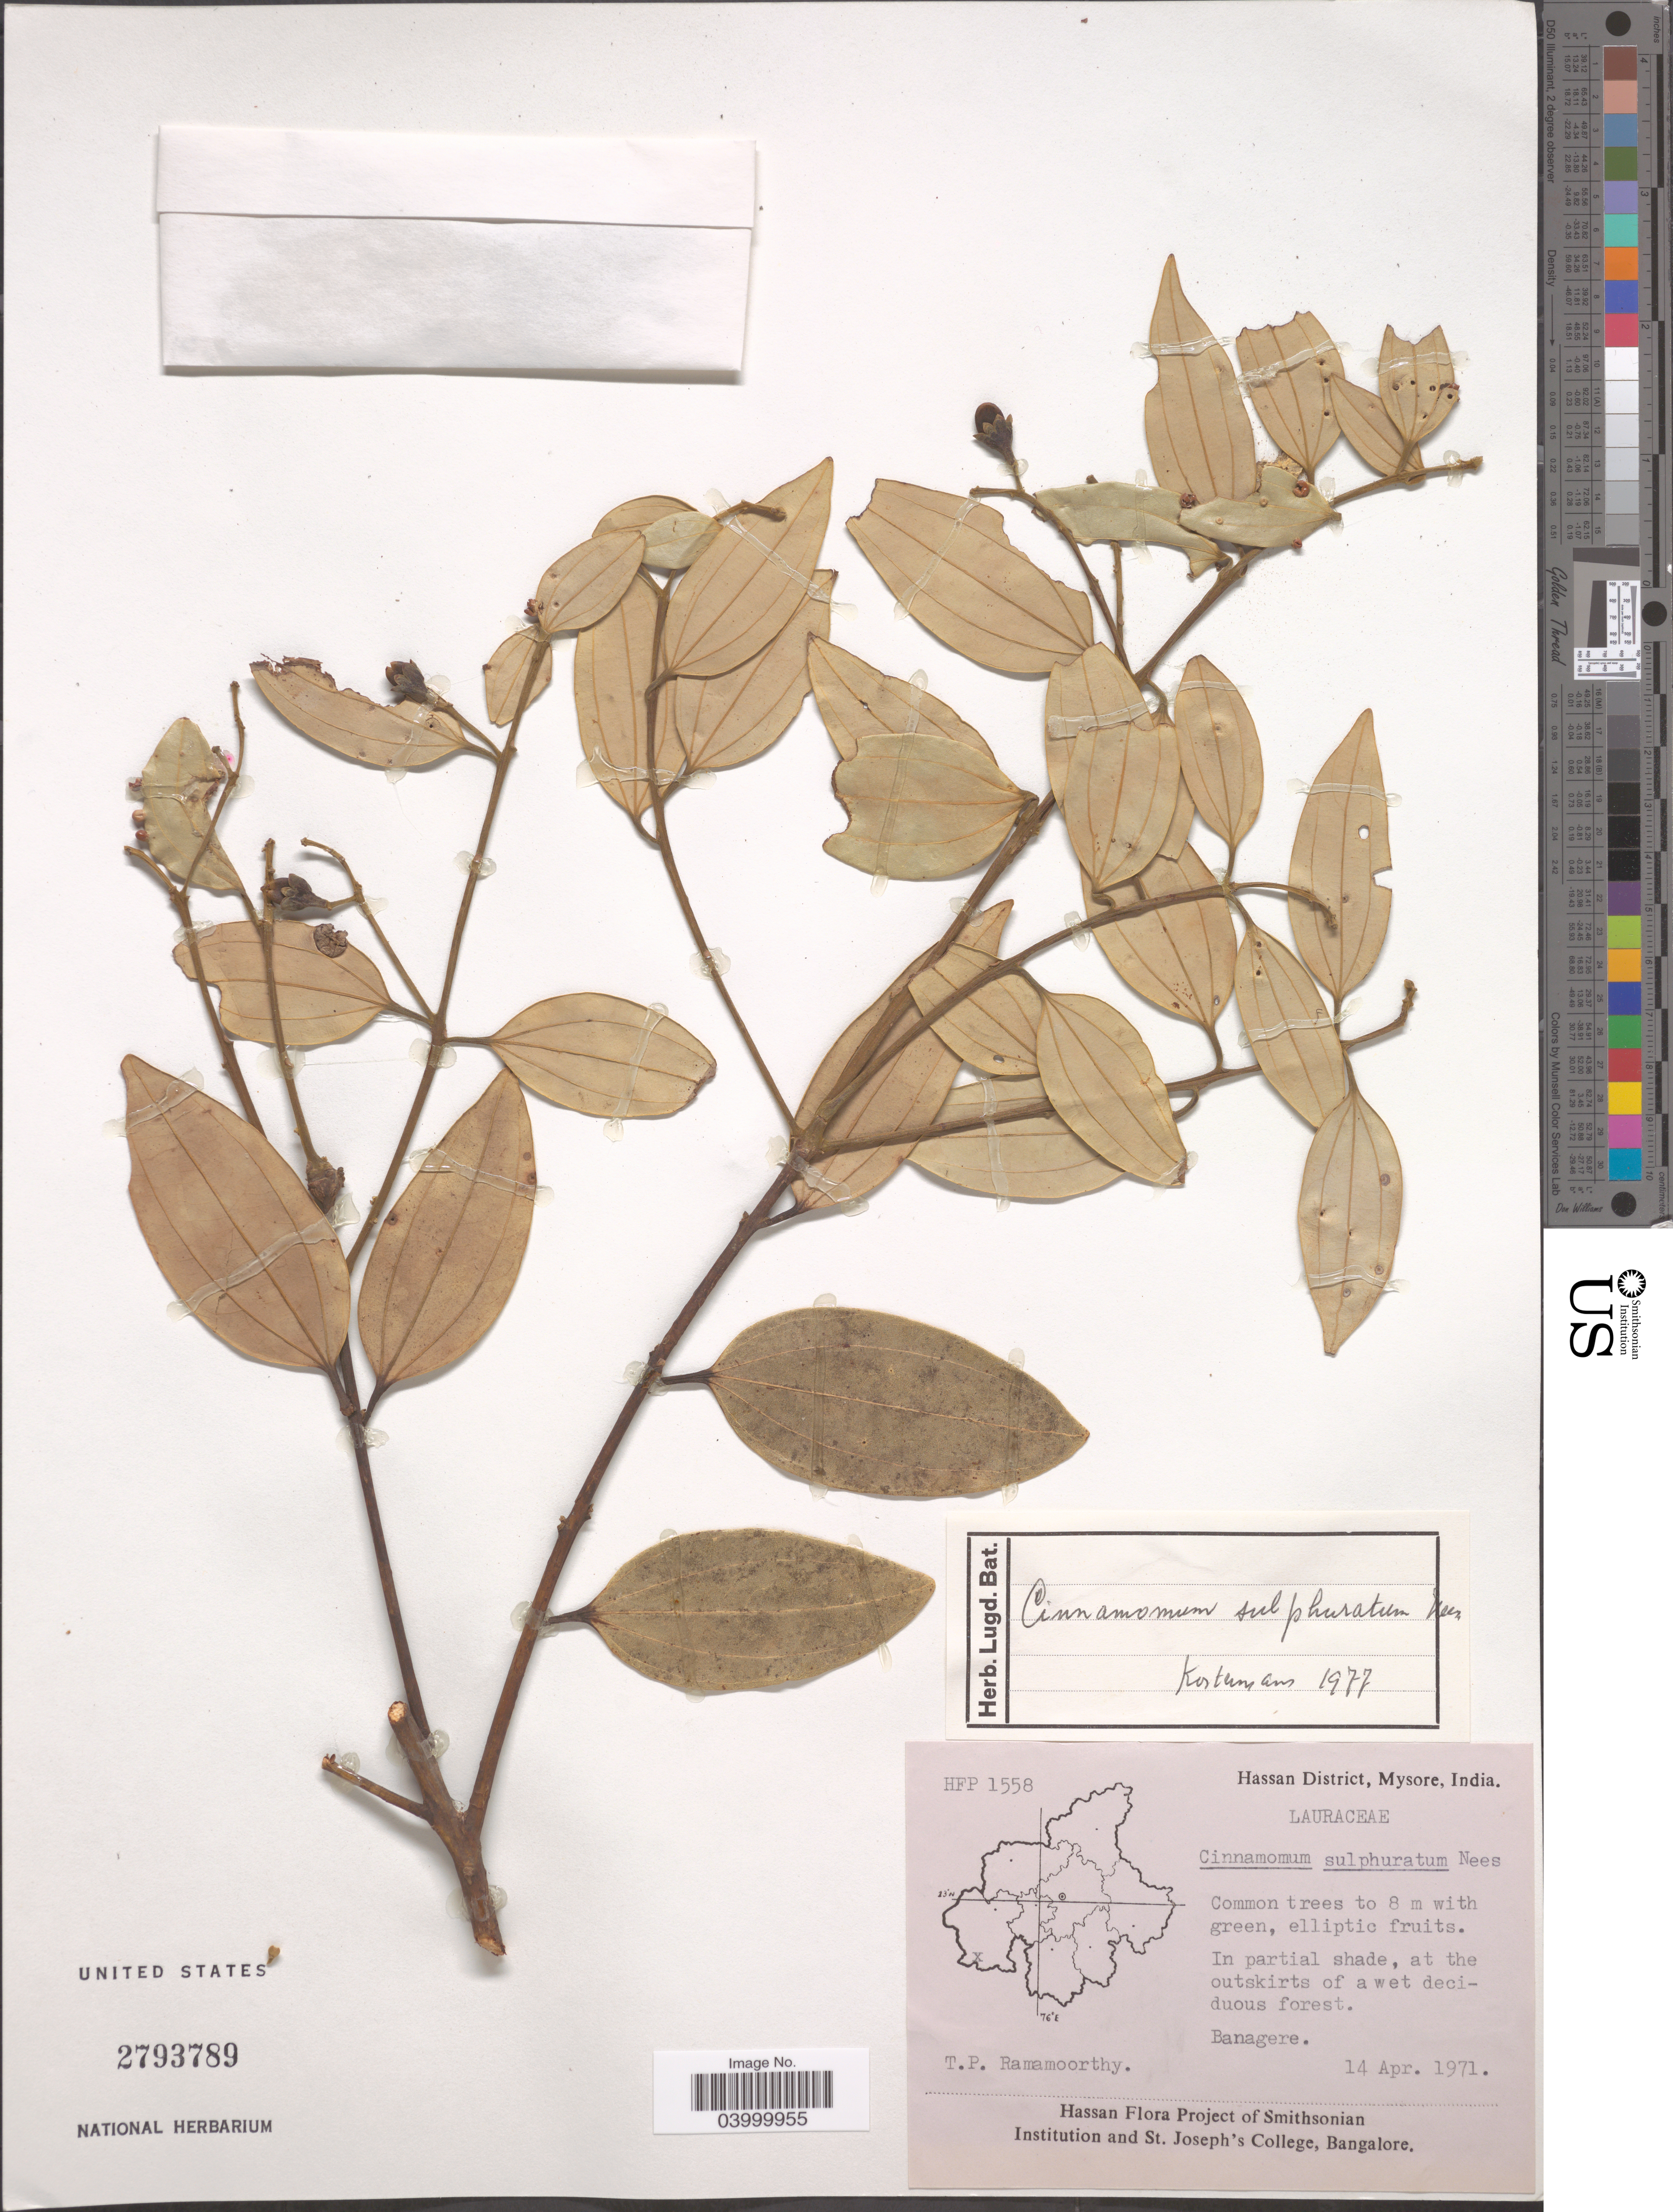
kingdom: Plantae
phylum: Tracheophyta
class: Magnoliopsida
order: Laurales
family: Lauraceae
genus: Cinnamomum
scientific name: Cinnamomum sulphuratum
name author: Nees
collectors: T. P. Ramamoorthy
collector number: HFP 1558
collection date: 1971-04-14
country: India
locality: Hassan District, Mysore. Banagere.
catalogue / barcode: US 2793789